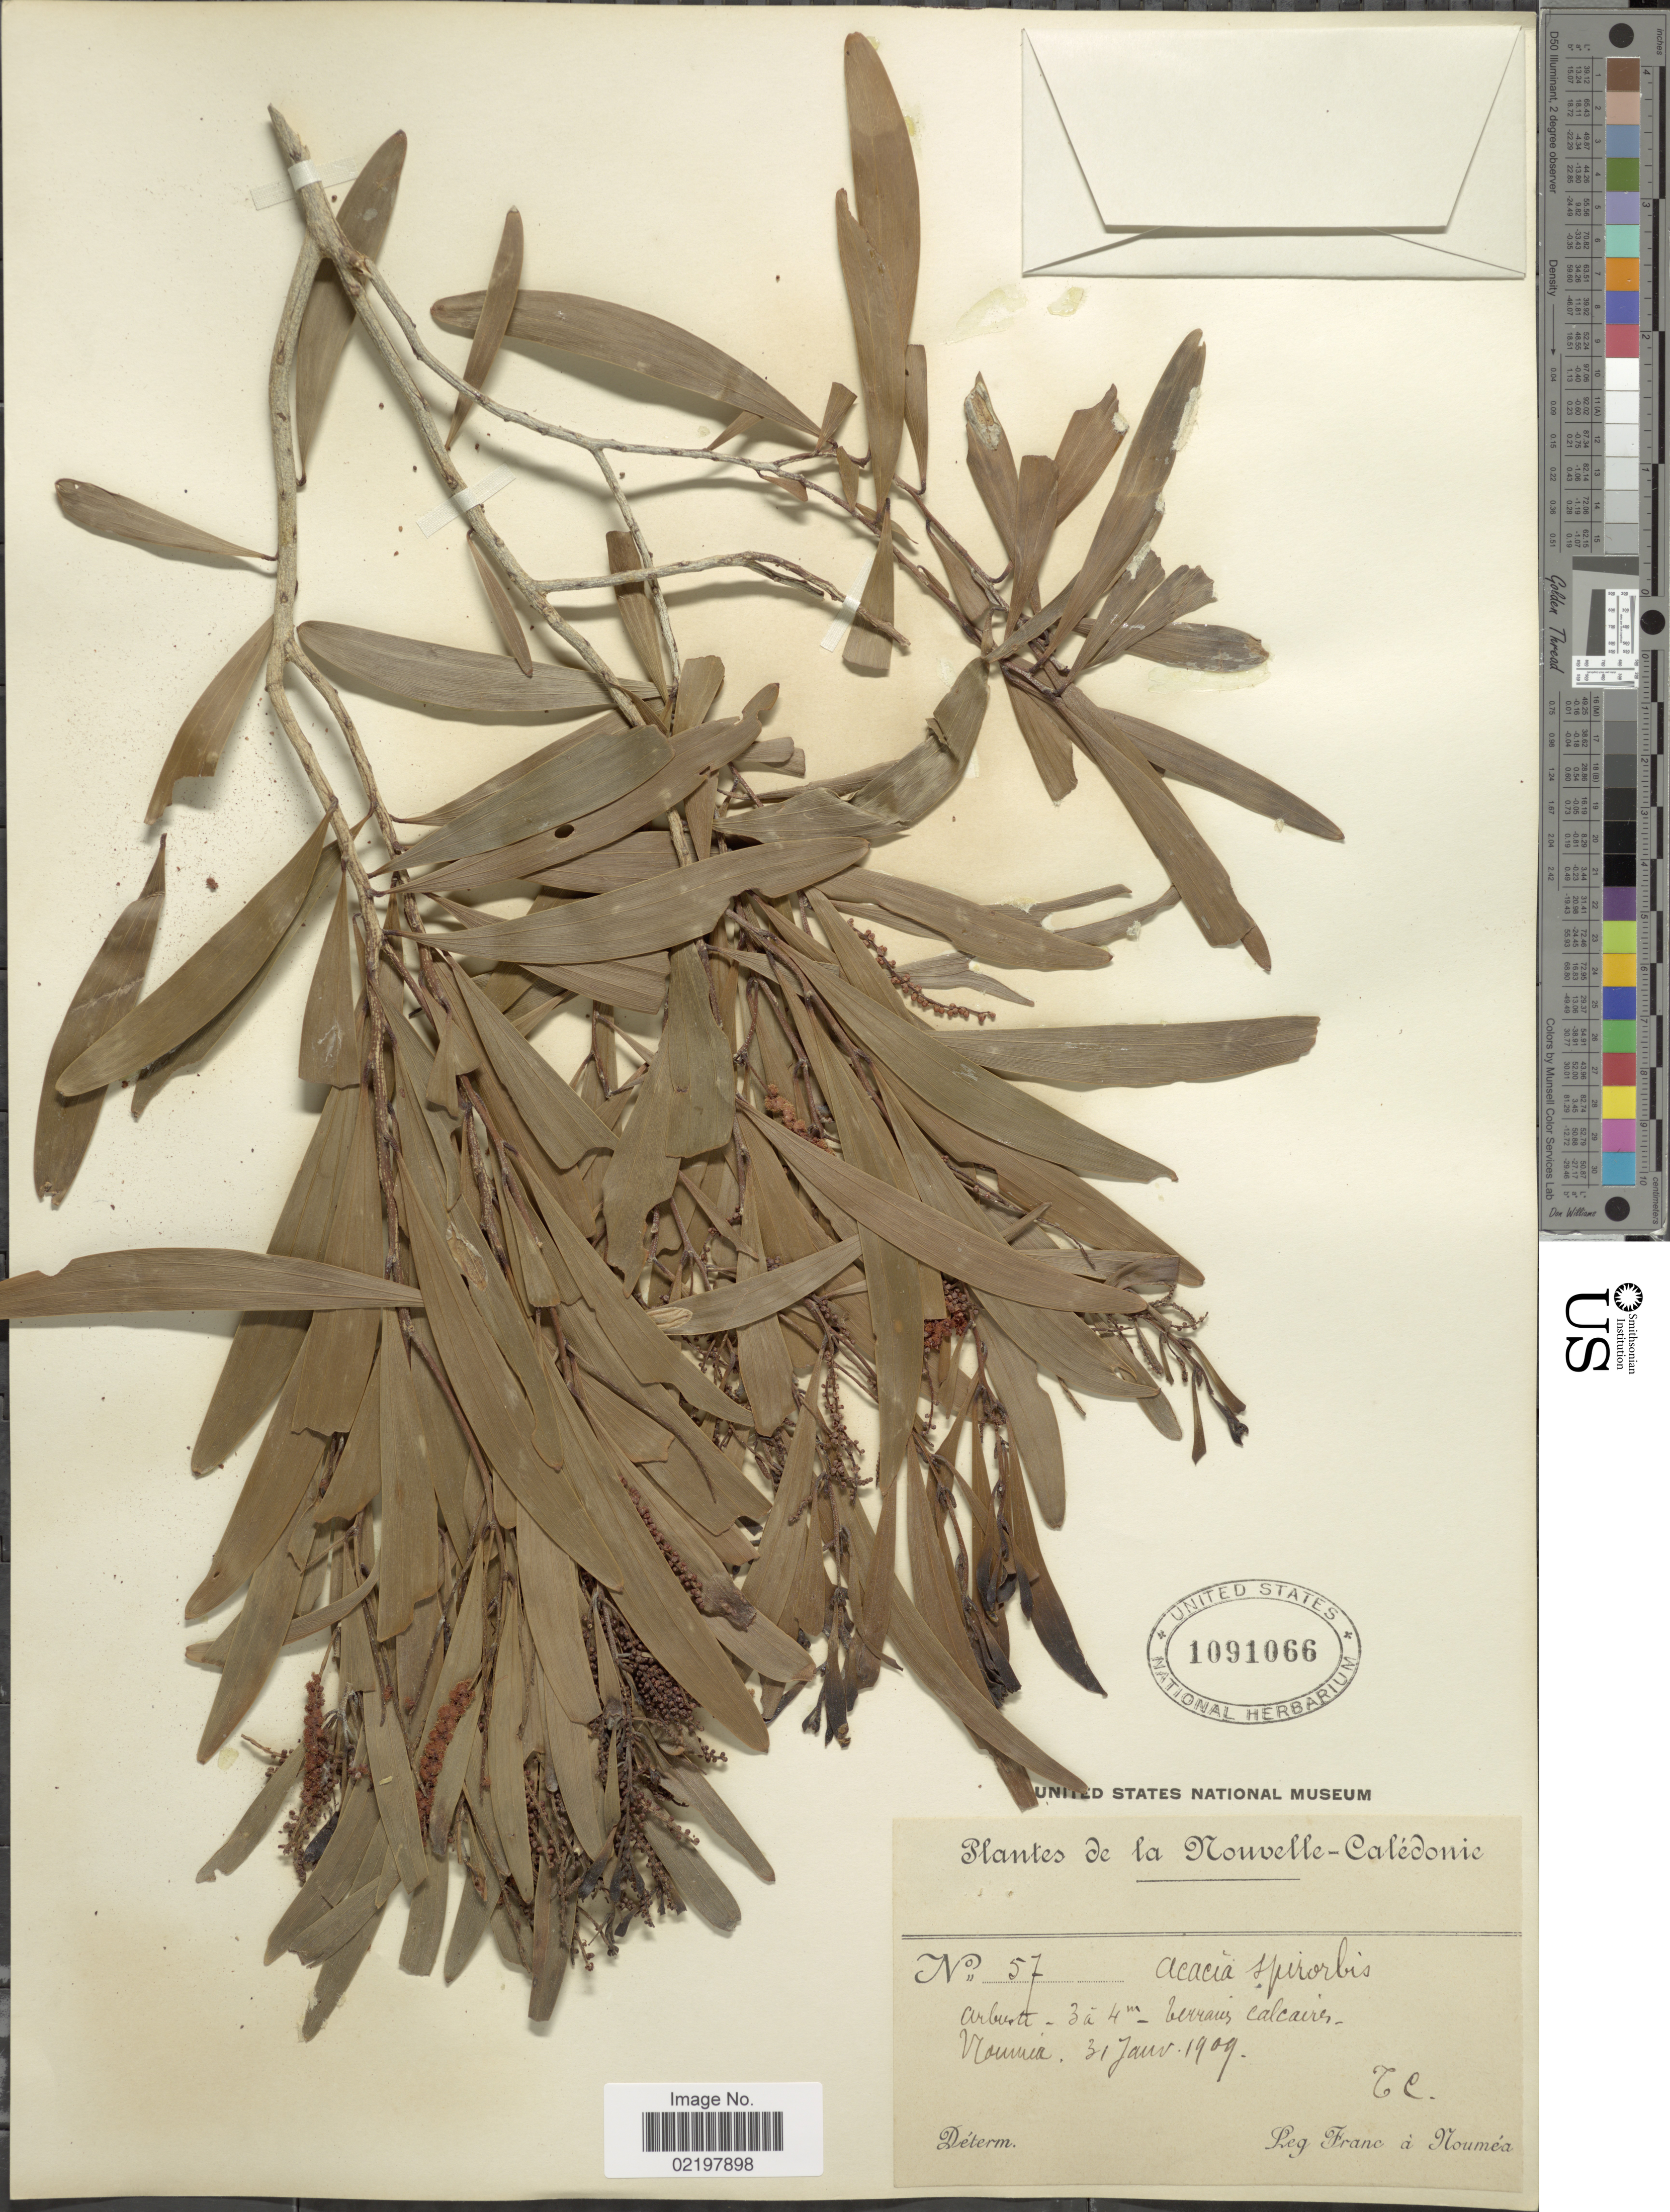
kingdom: Plantae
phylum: Tracheophyta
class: Magnoliopsida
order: Fabales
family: Fabaceae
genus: Acacia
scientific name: Acacia spirorbis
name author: Labill.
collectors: Franc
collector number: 57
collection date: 1909-01-31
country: New Caledonia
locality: Nouvelle-Caledonie, Noumia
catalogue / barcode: US 1091066